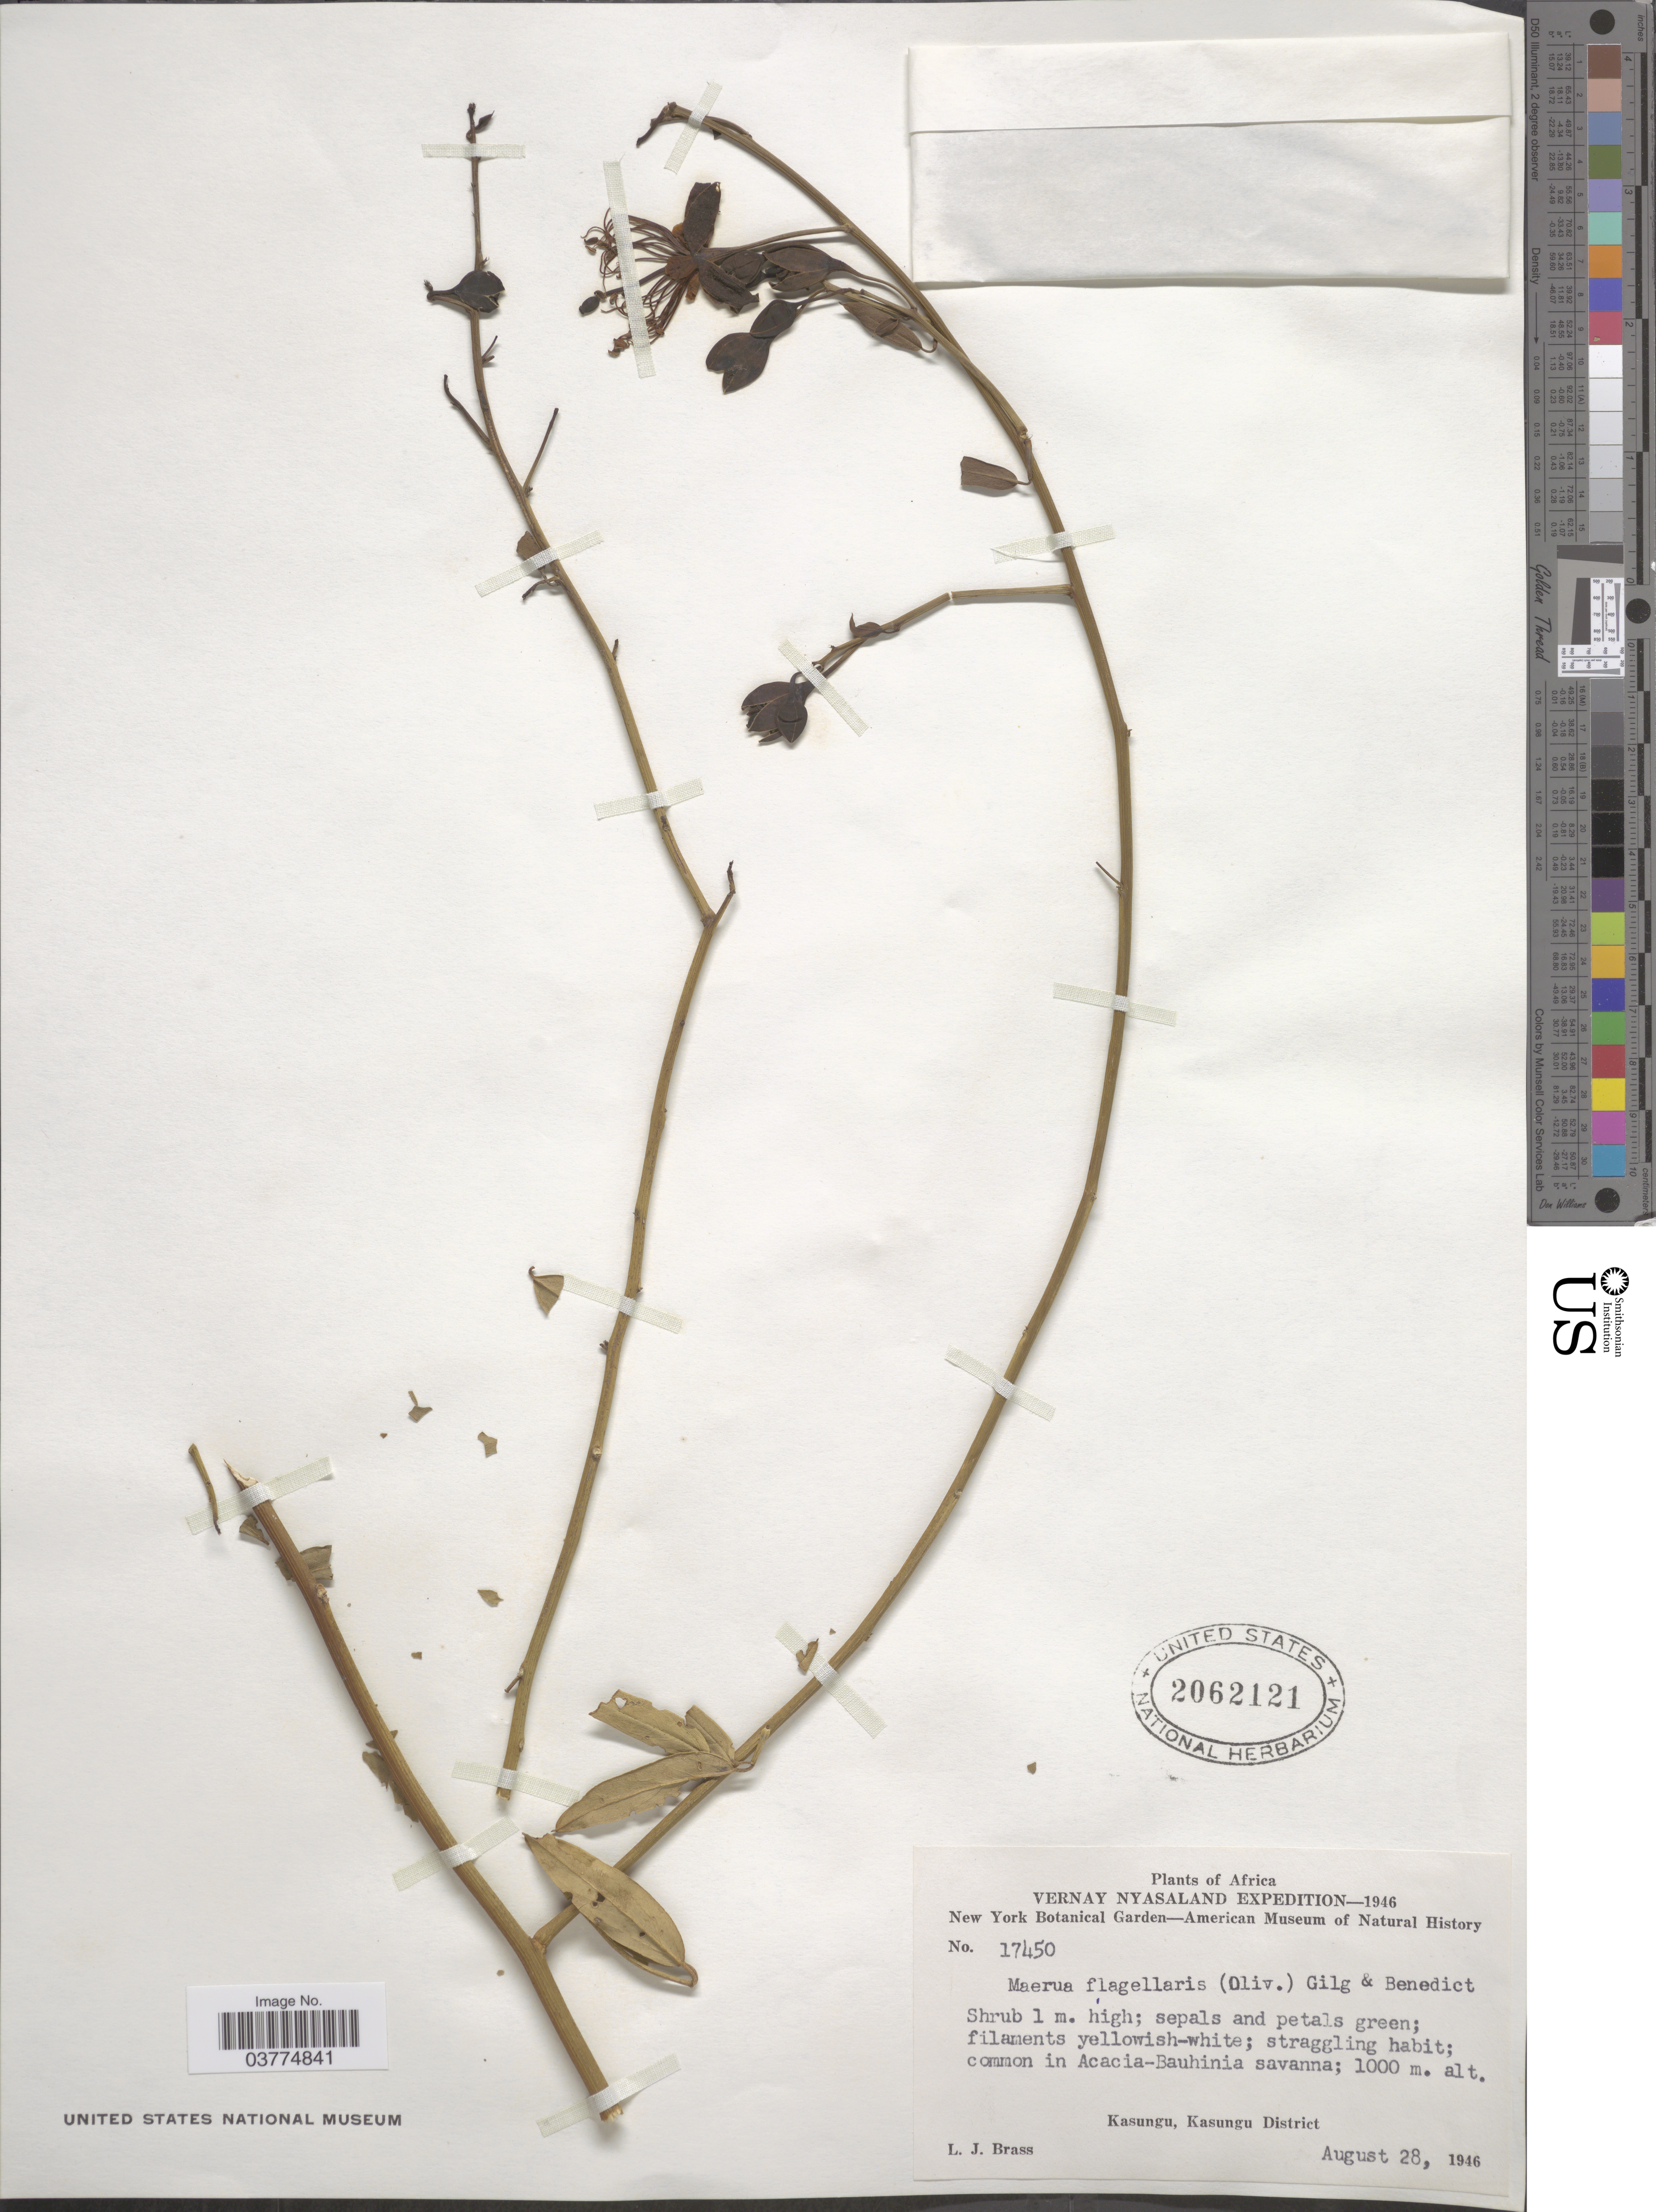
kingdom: Plantae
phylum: Tracheophyta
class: Magnoliopsida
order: Brassicales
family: Capparaceae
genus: Maerua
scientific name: Maerua flagellaris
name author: Gilg & Gilg-Ben.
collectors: L. J. Brass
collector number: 17450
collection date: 1946-08-28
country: Malawi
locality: Vernay Nyasaland. Kasungu, Kasungu District.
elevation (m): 1000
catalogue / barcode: US 2062121